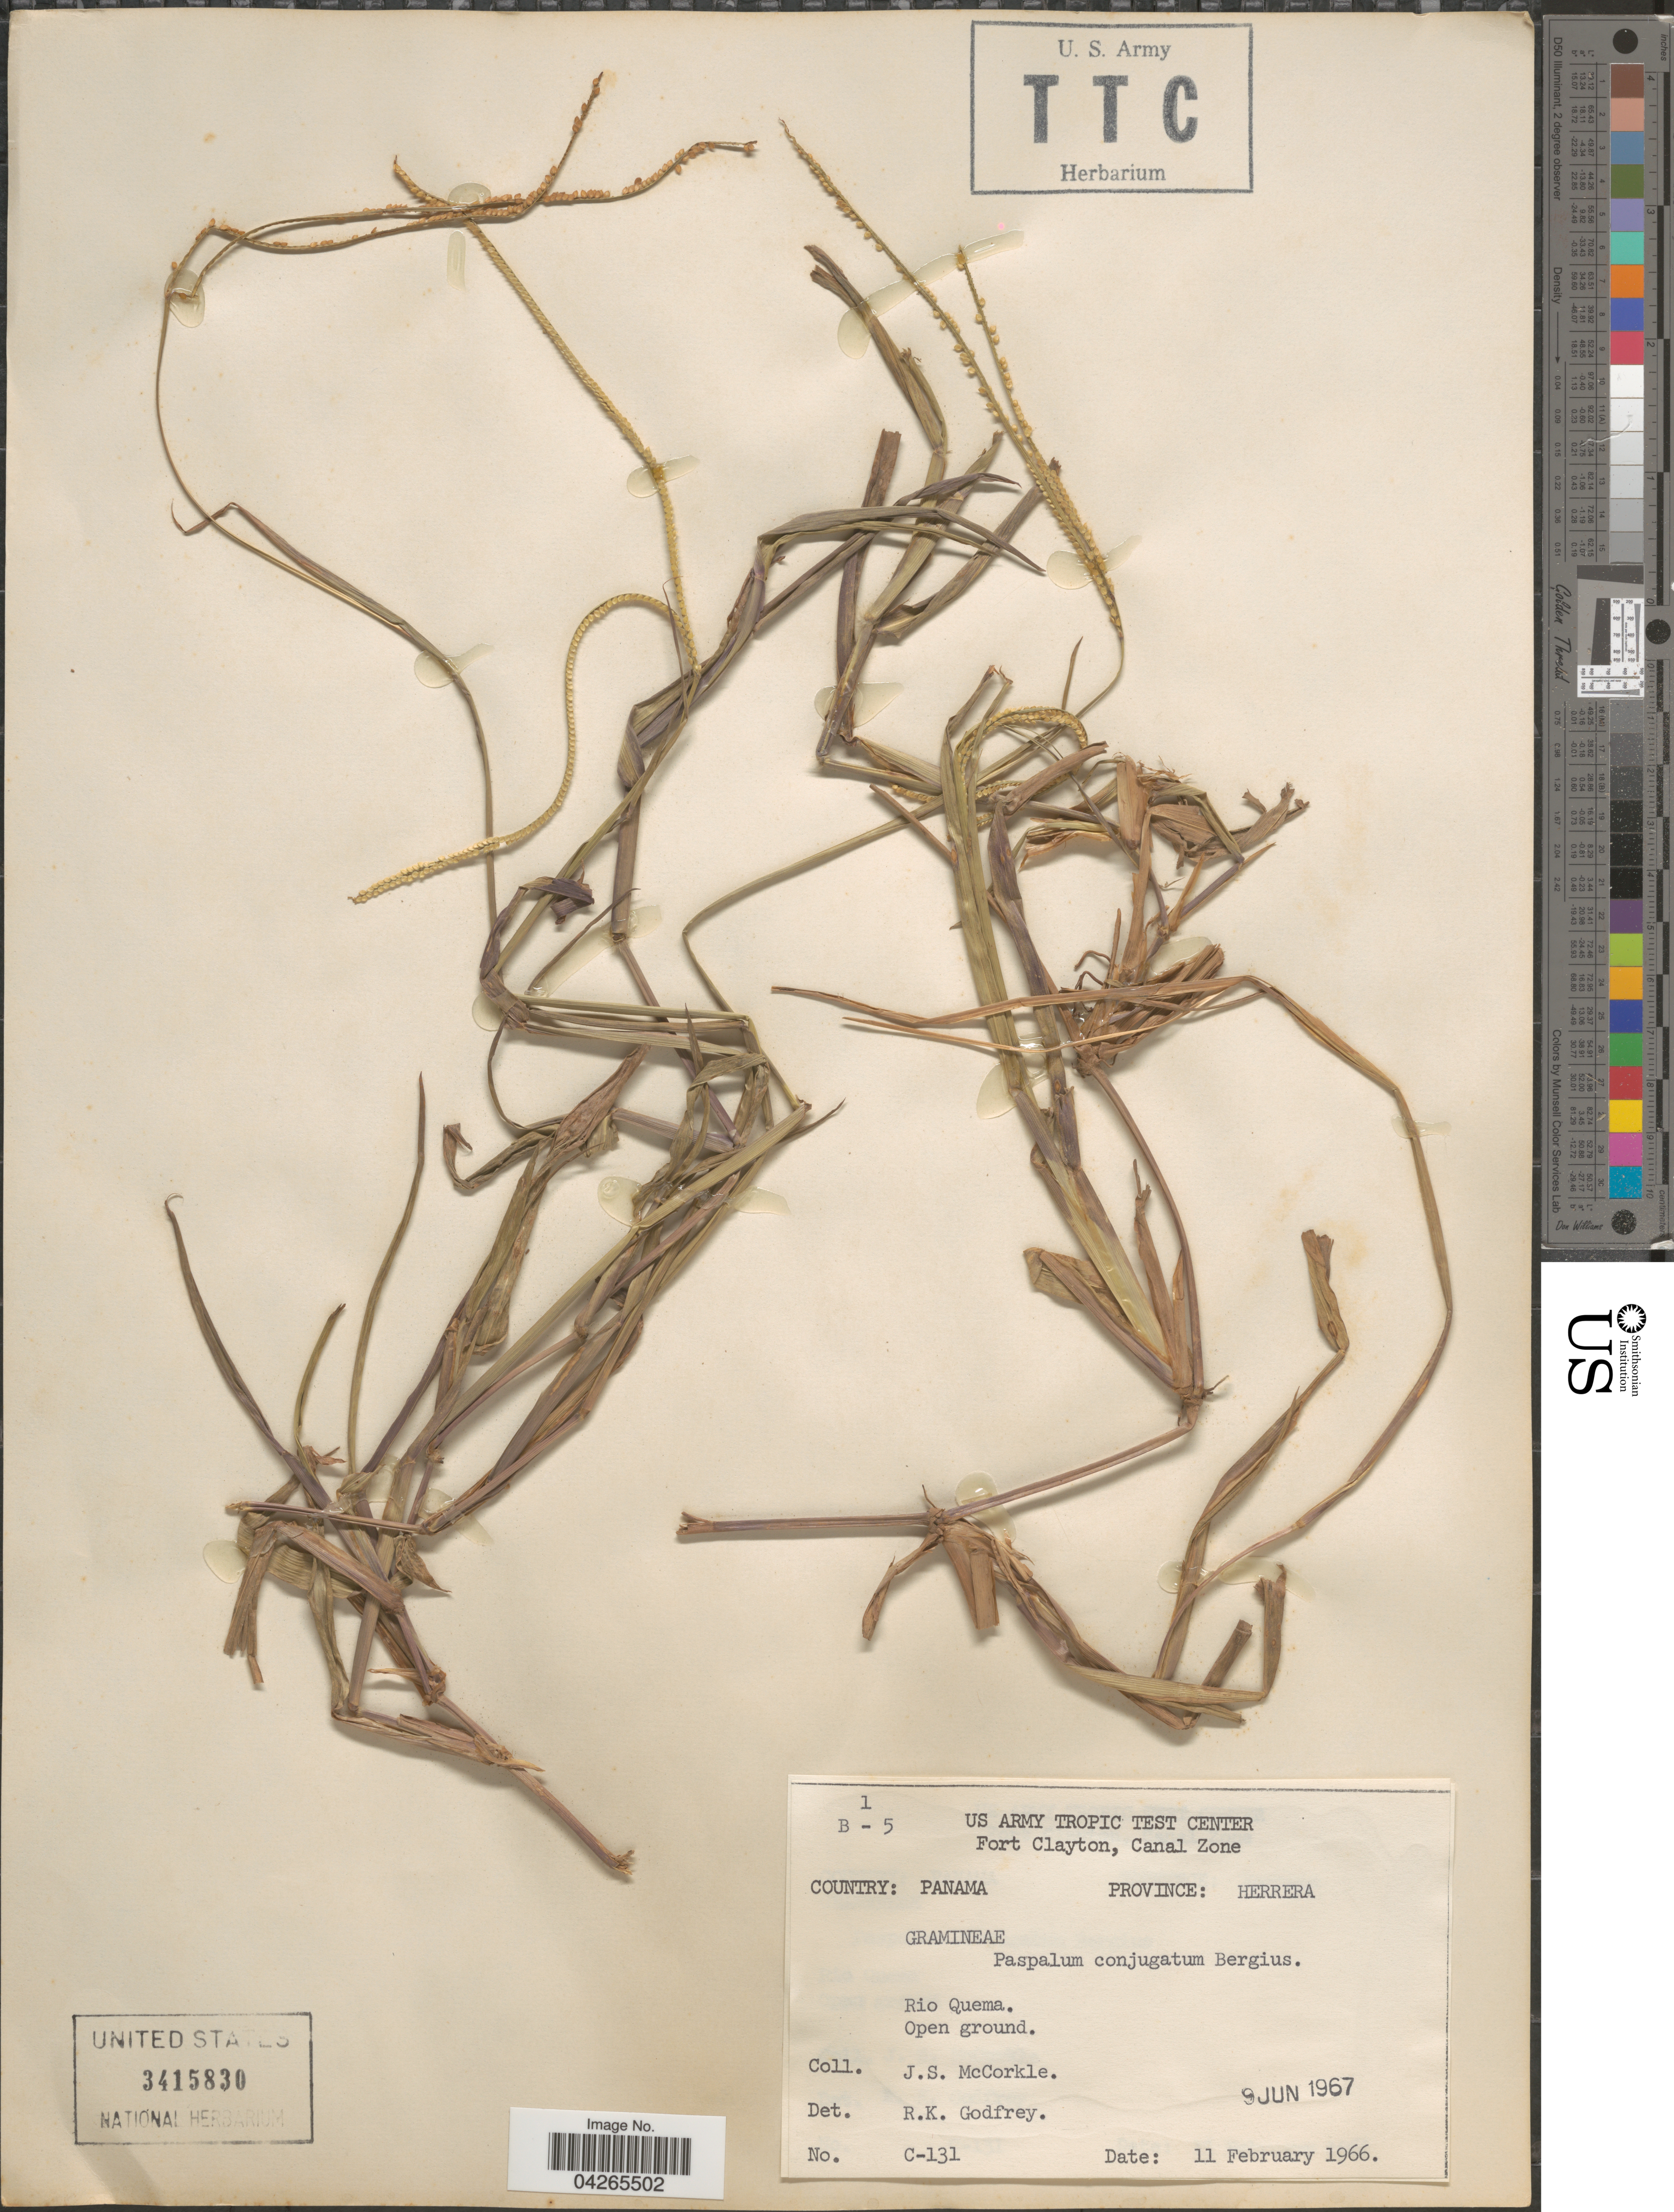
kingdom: Plantae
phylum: Tracheophyta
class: Liliopsida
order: Poales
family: Poaceae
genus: Paspalum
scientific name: Paspalum conjugatum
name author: P.J. Bergius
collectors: J. McCorkle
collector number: C-131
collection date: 1966-02-11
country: Panama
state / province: Herrera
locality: Rio Quema. Open ground.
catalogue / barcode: US 3415830